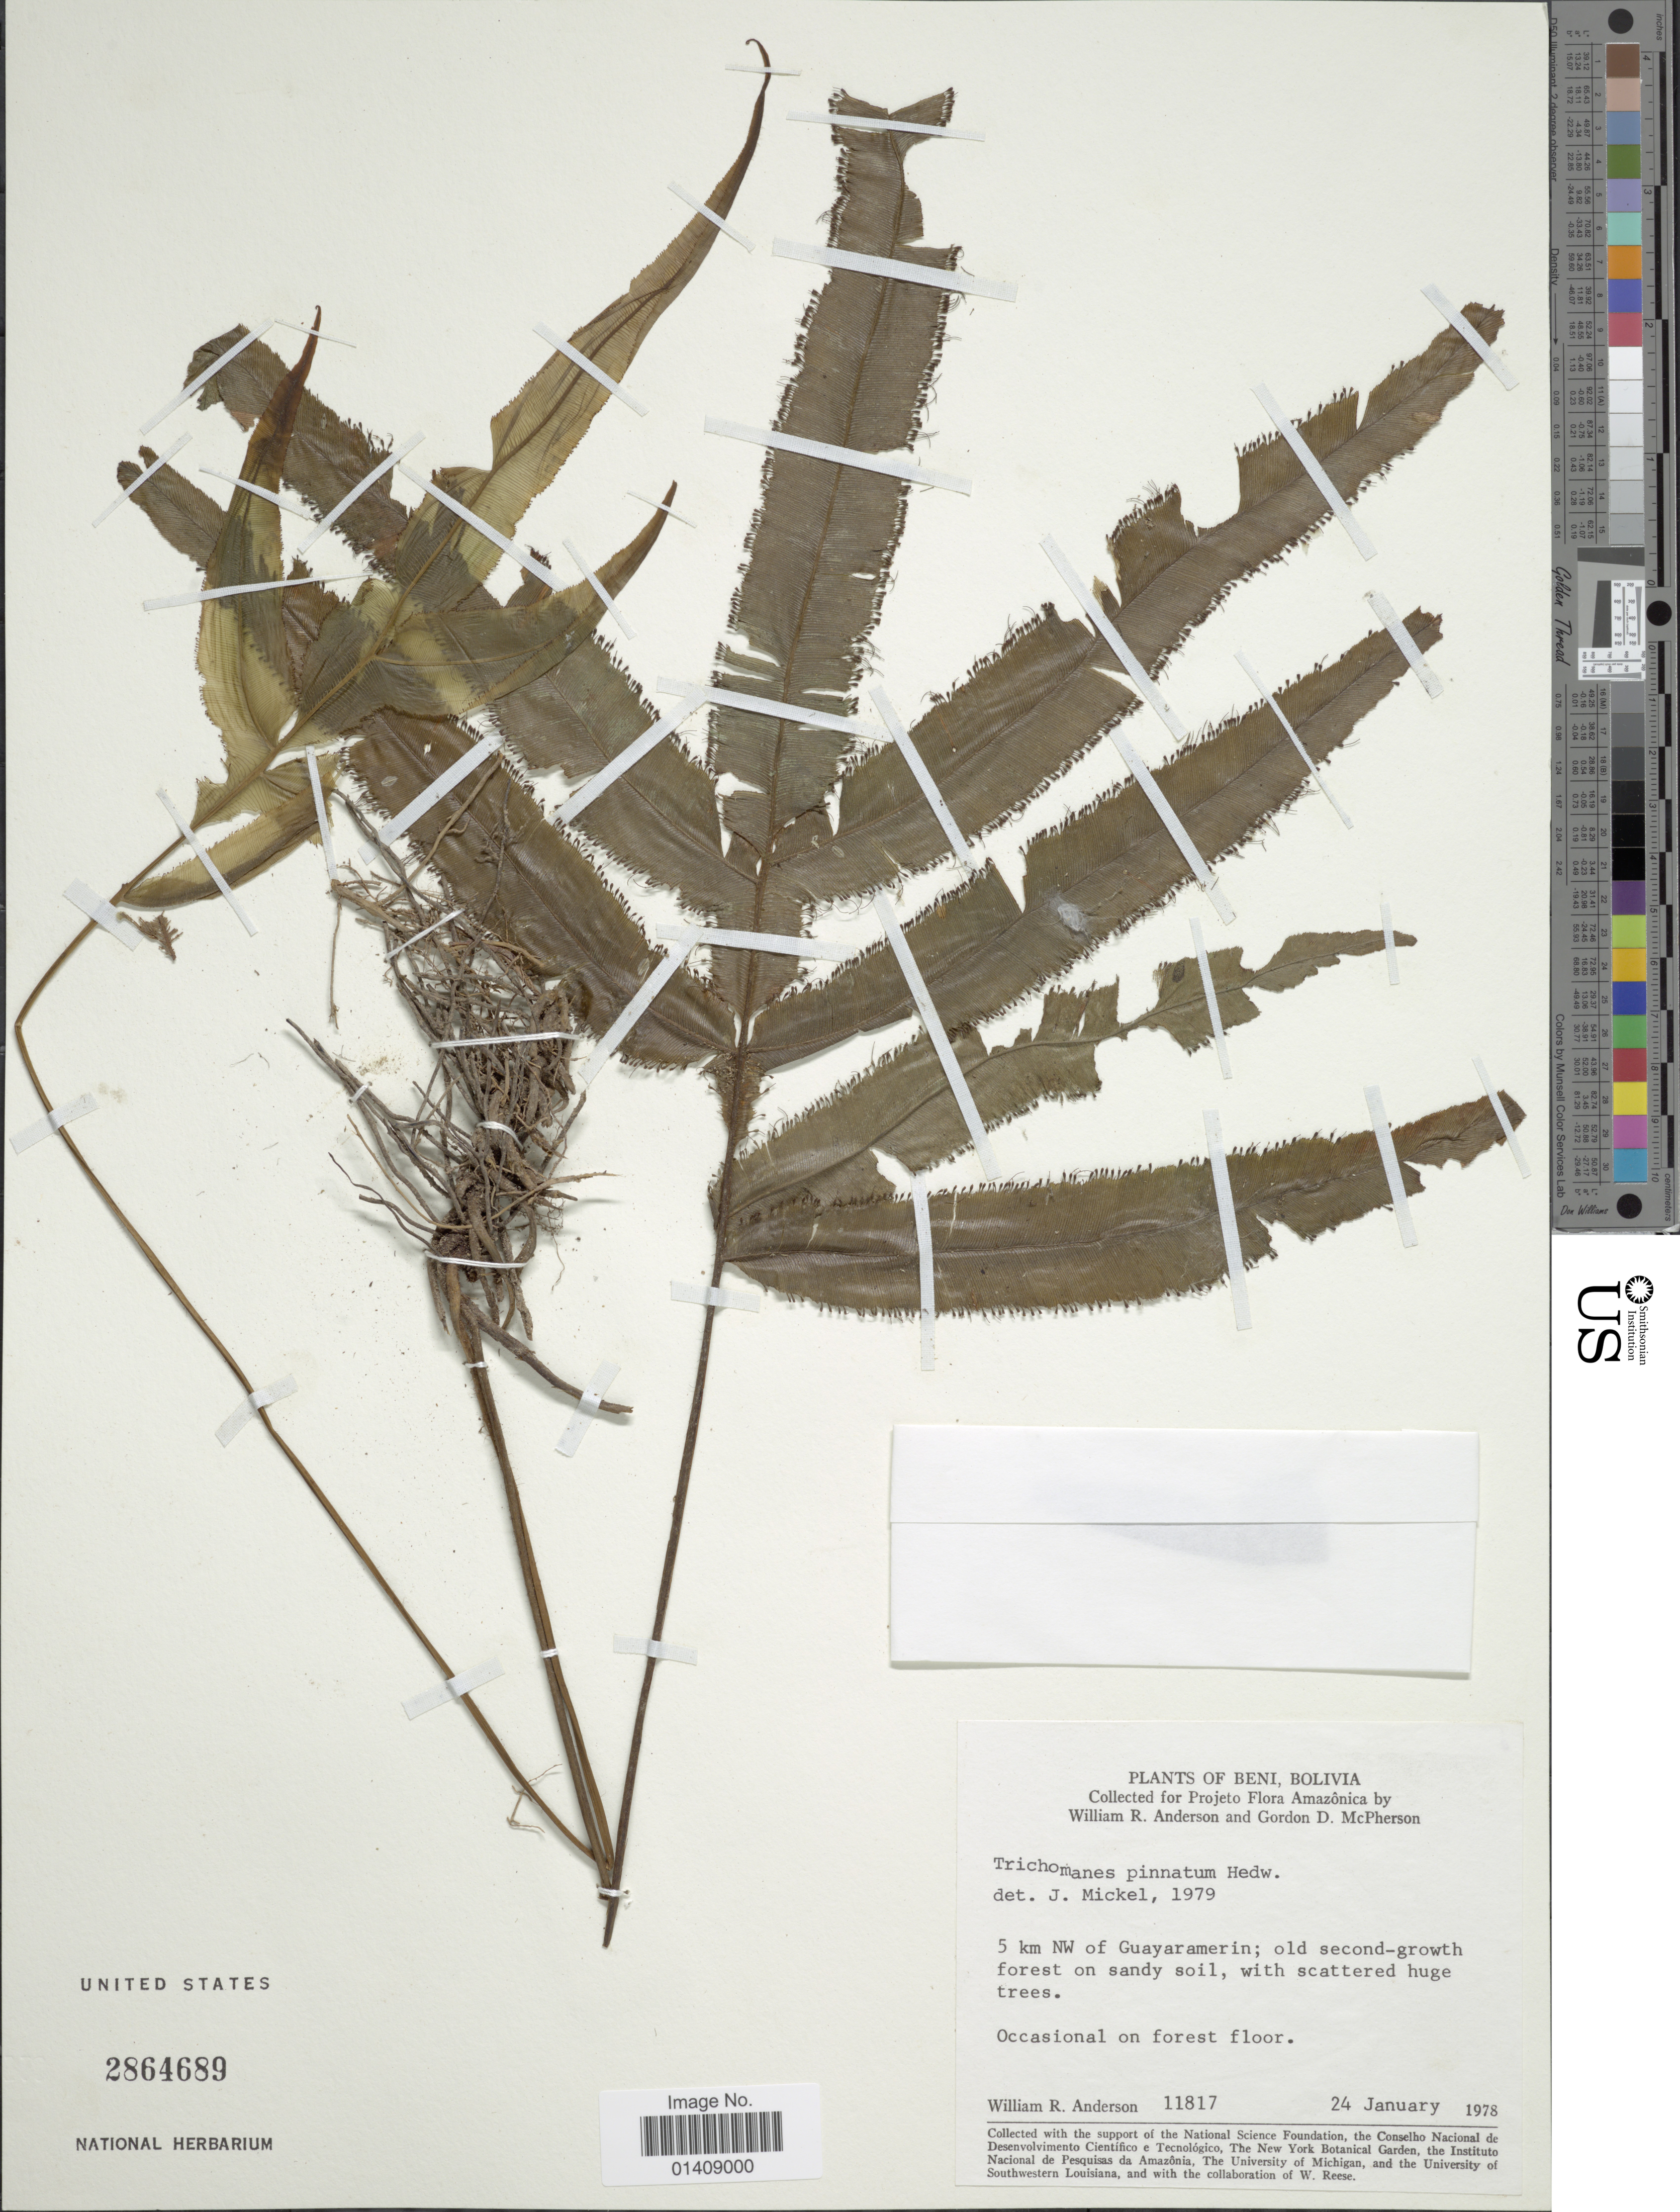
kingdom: Plantae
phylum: Tracheophyta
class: Polypodiopsida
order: Hymenophyllales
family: Hymenophyllaceae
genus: Trichomanes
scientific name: Trichomanes longifolium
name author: Desv.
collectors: W. R. Anderson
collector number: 11817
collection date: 1978-01-24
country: Bolivia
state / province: Beni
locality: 5 km NW of Guayaramerin; old second-growth forest on sandy soil, with scattered huge trees. Occasional on forest floor.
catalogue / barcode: US 2864689